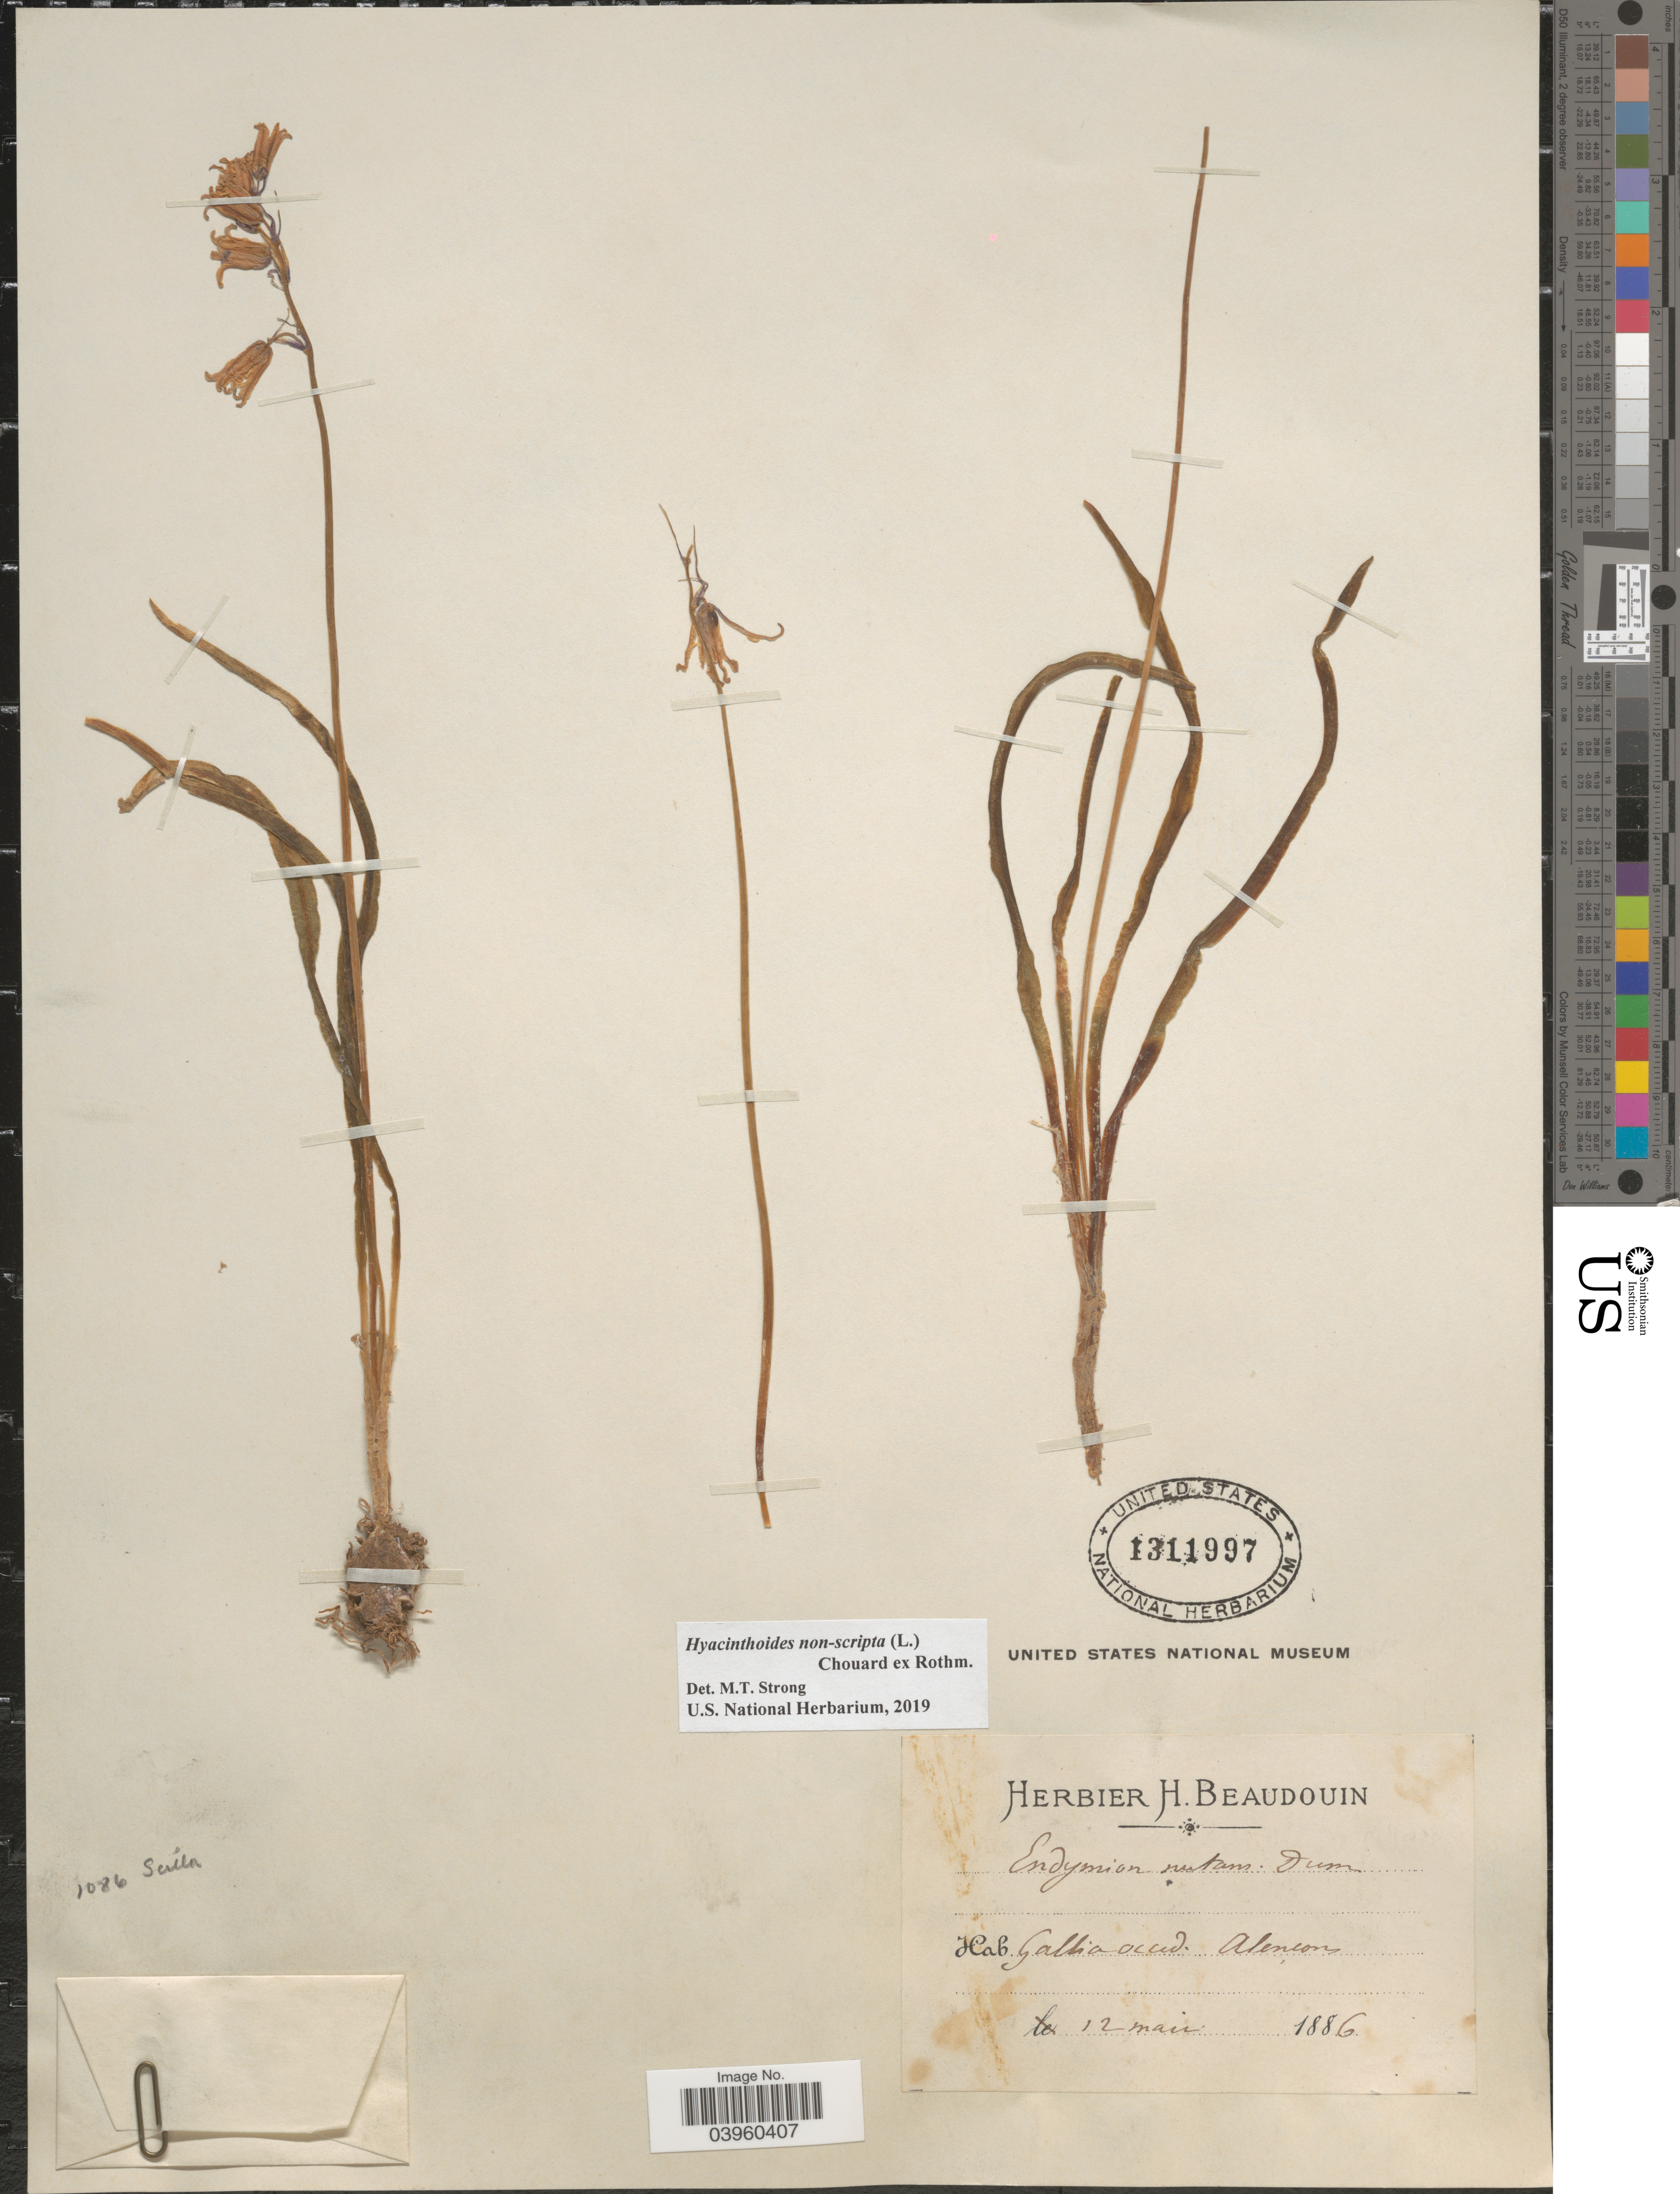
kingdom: Plantae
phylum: Tracheophyta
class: Liliopsida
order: Asparagales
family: Asparagaceae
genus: Hyacinthoides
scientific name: Hyacinthoides non-scripta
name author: (L.) Chouard ex Rothm.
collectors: ex herb. H. Beaudouin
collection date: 1886-05-12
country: France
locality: Gallia occid. Alencons.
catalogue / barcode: US 1311997